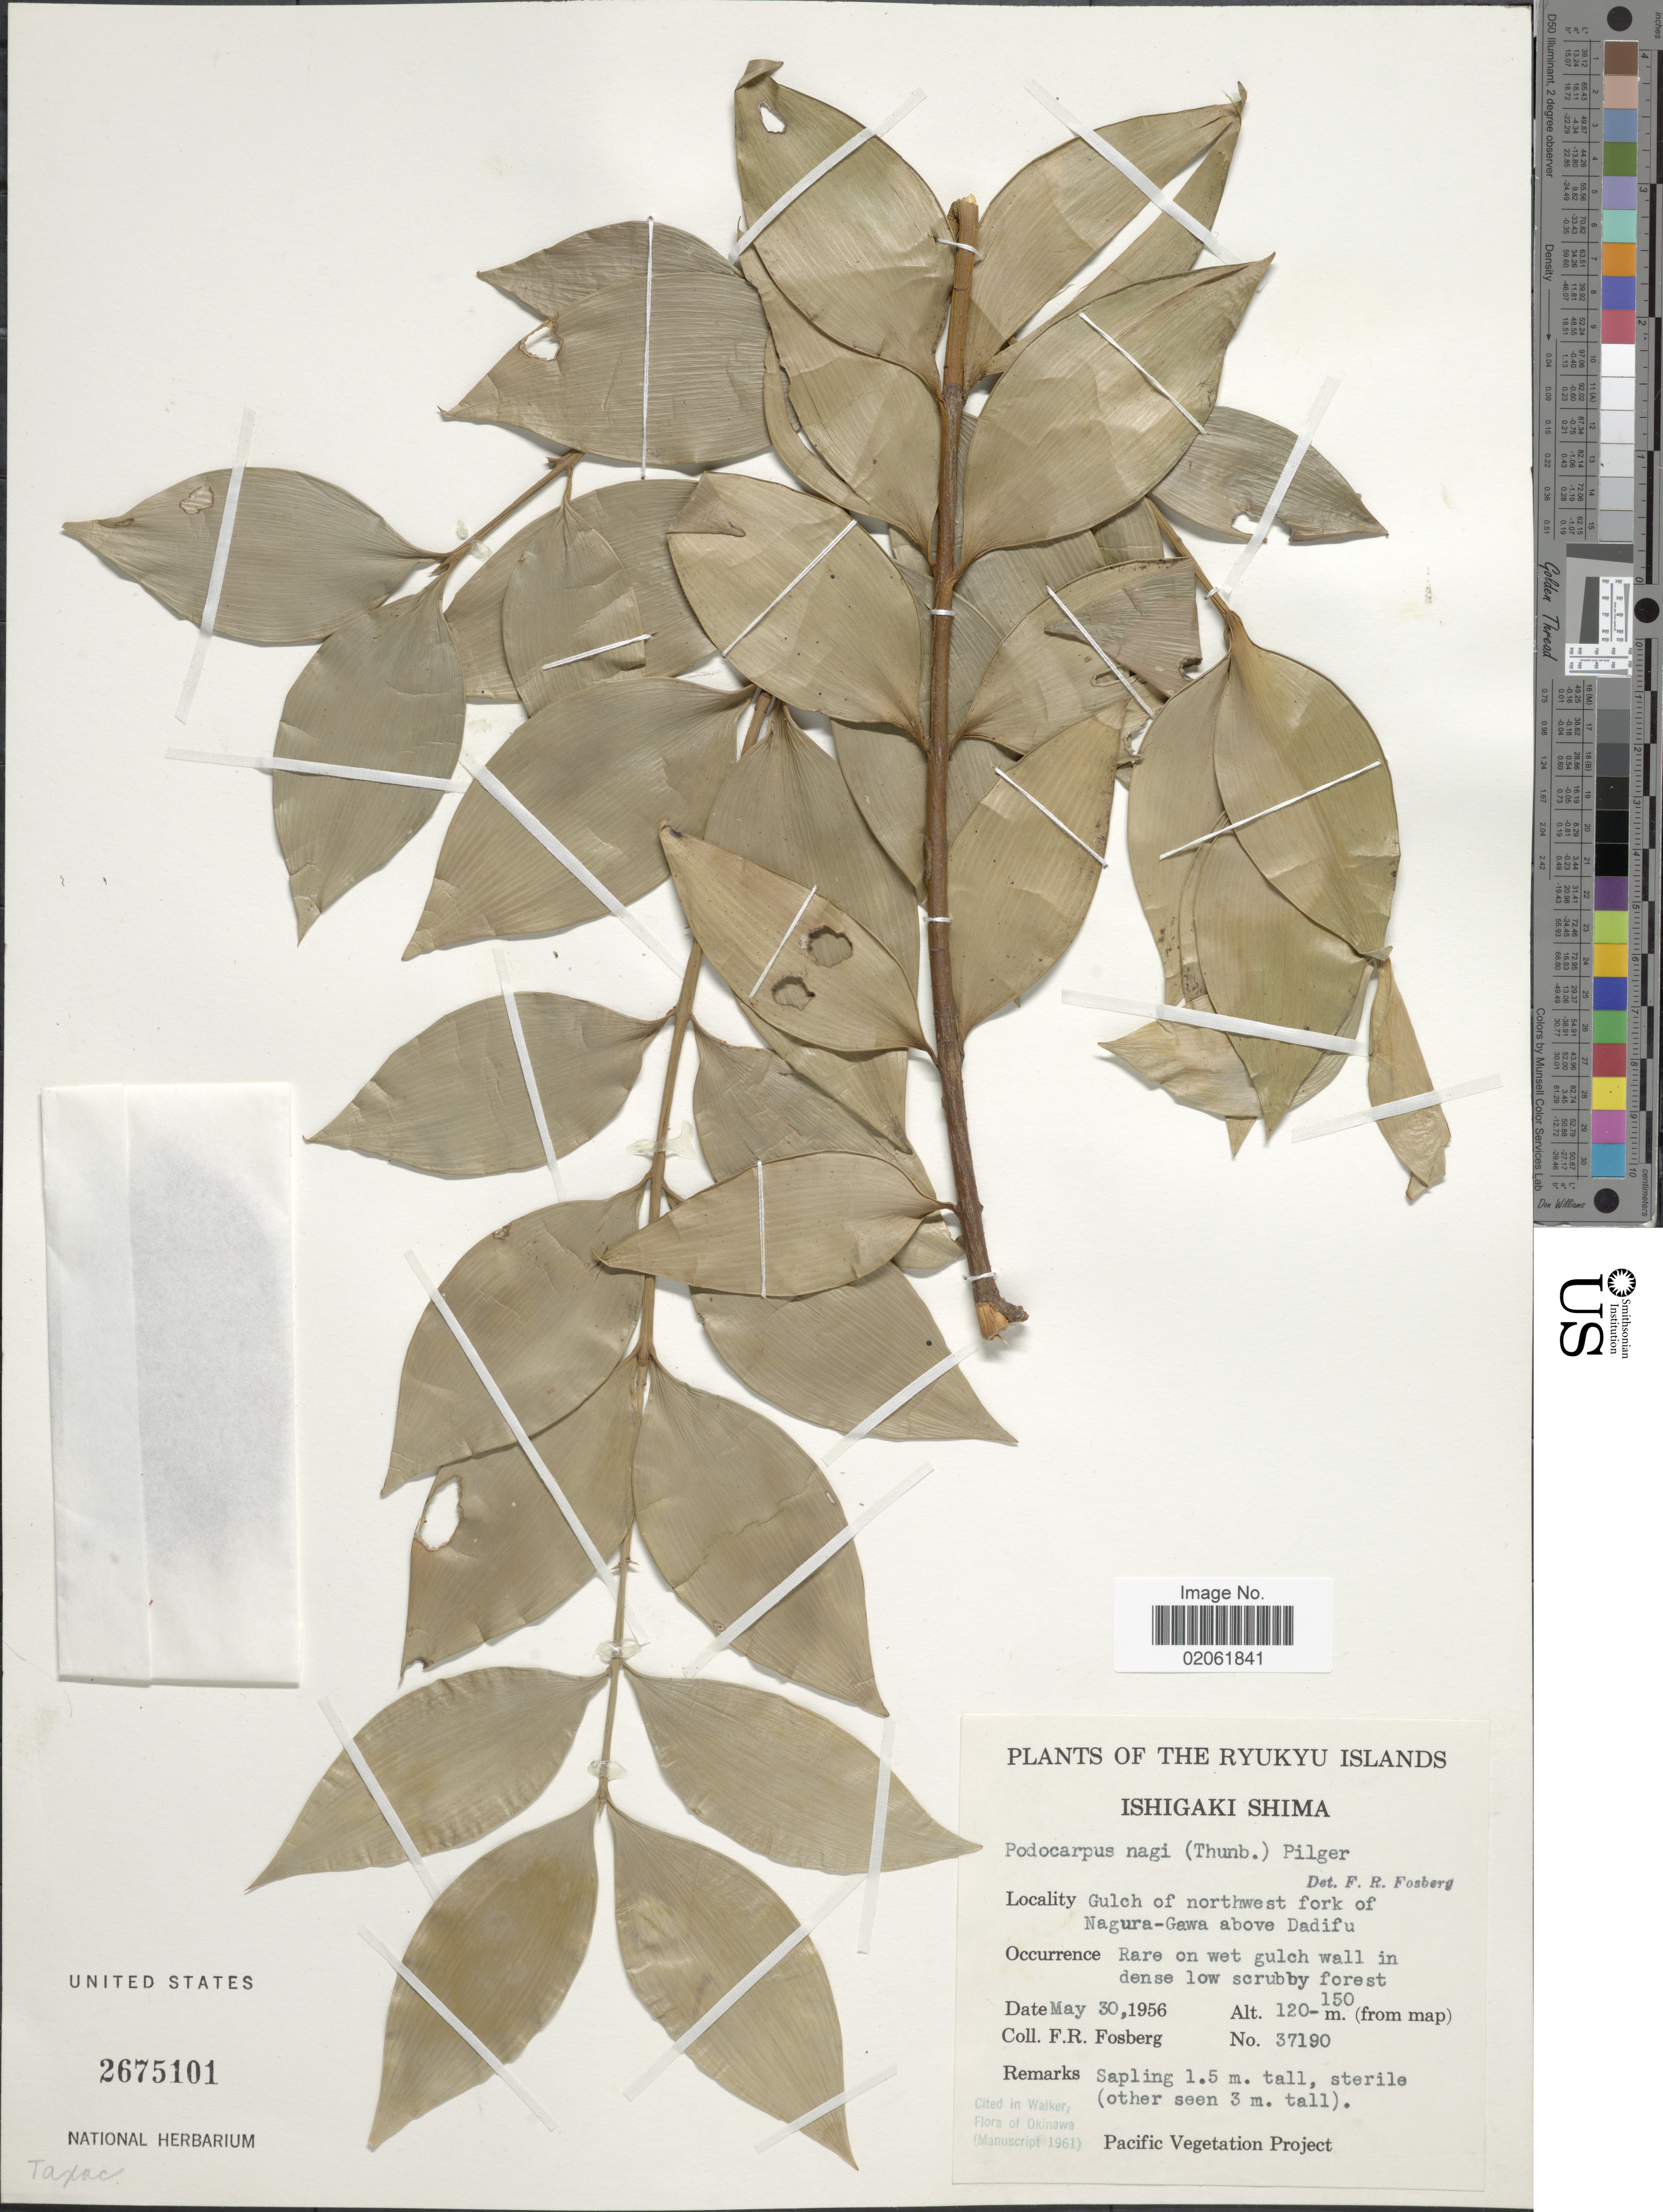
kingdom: Plantae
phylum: Tracheophyta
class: Pinopsida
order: Pinales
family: Podocarpaceae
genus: Podocarpus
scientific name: Podocarpus nagi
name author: (Thunb.) Pilg.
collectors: F. R. Fosberg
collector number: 37190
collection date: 1956-05-30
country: Japan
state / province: Okinawa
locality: Ishigaki Shima. Gulch of northwest fork of Nagura-Gawa above Daifu.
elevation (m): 120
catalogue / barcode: US 2675101